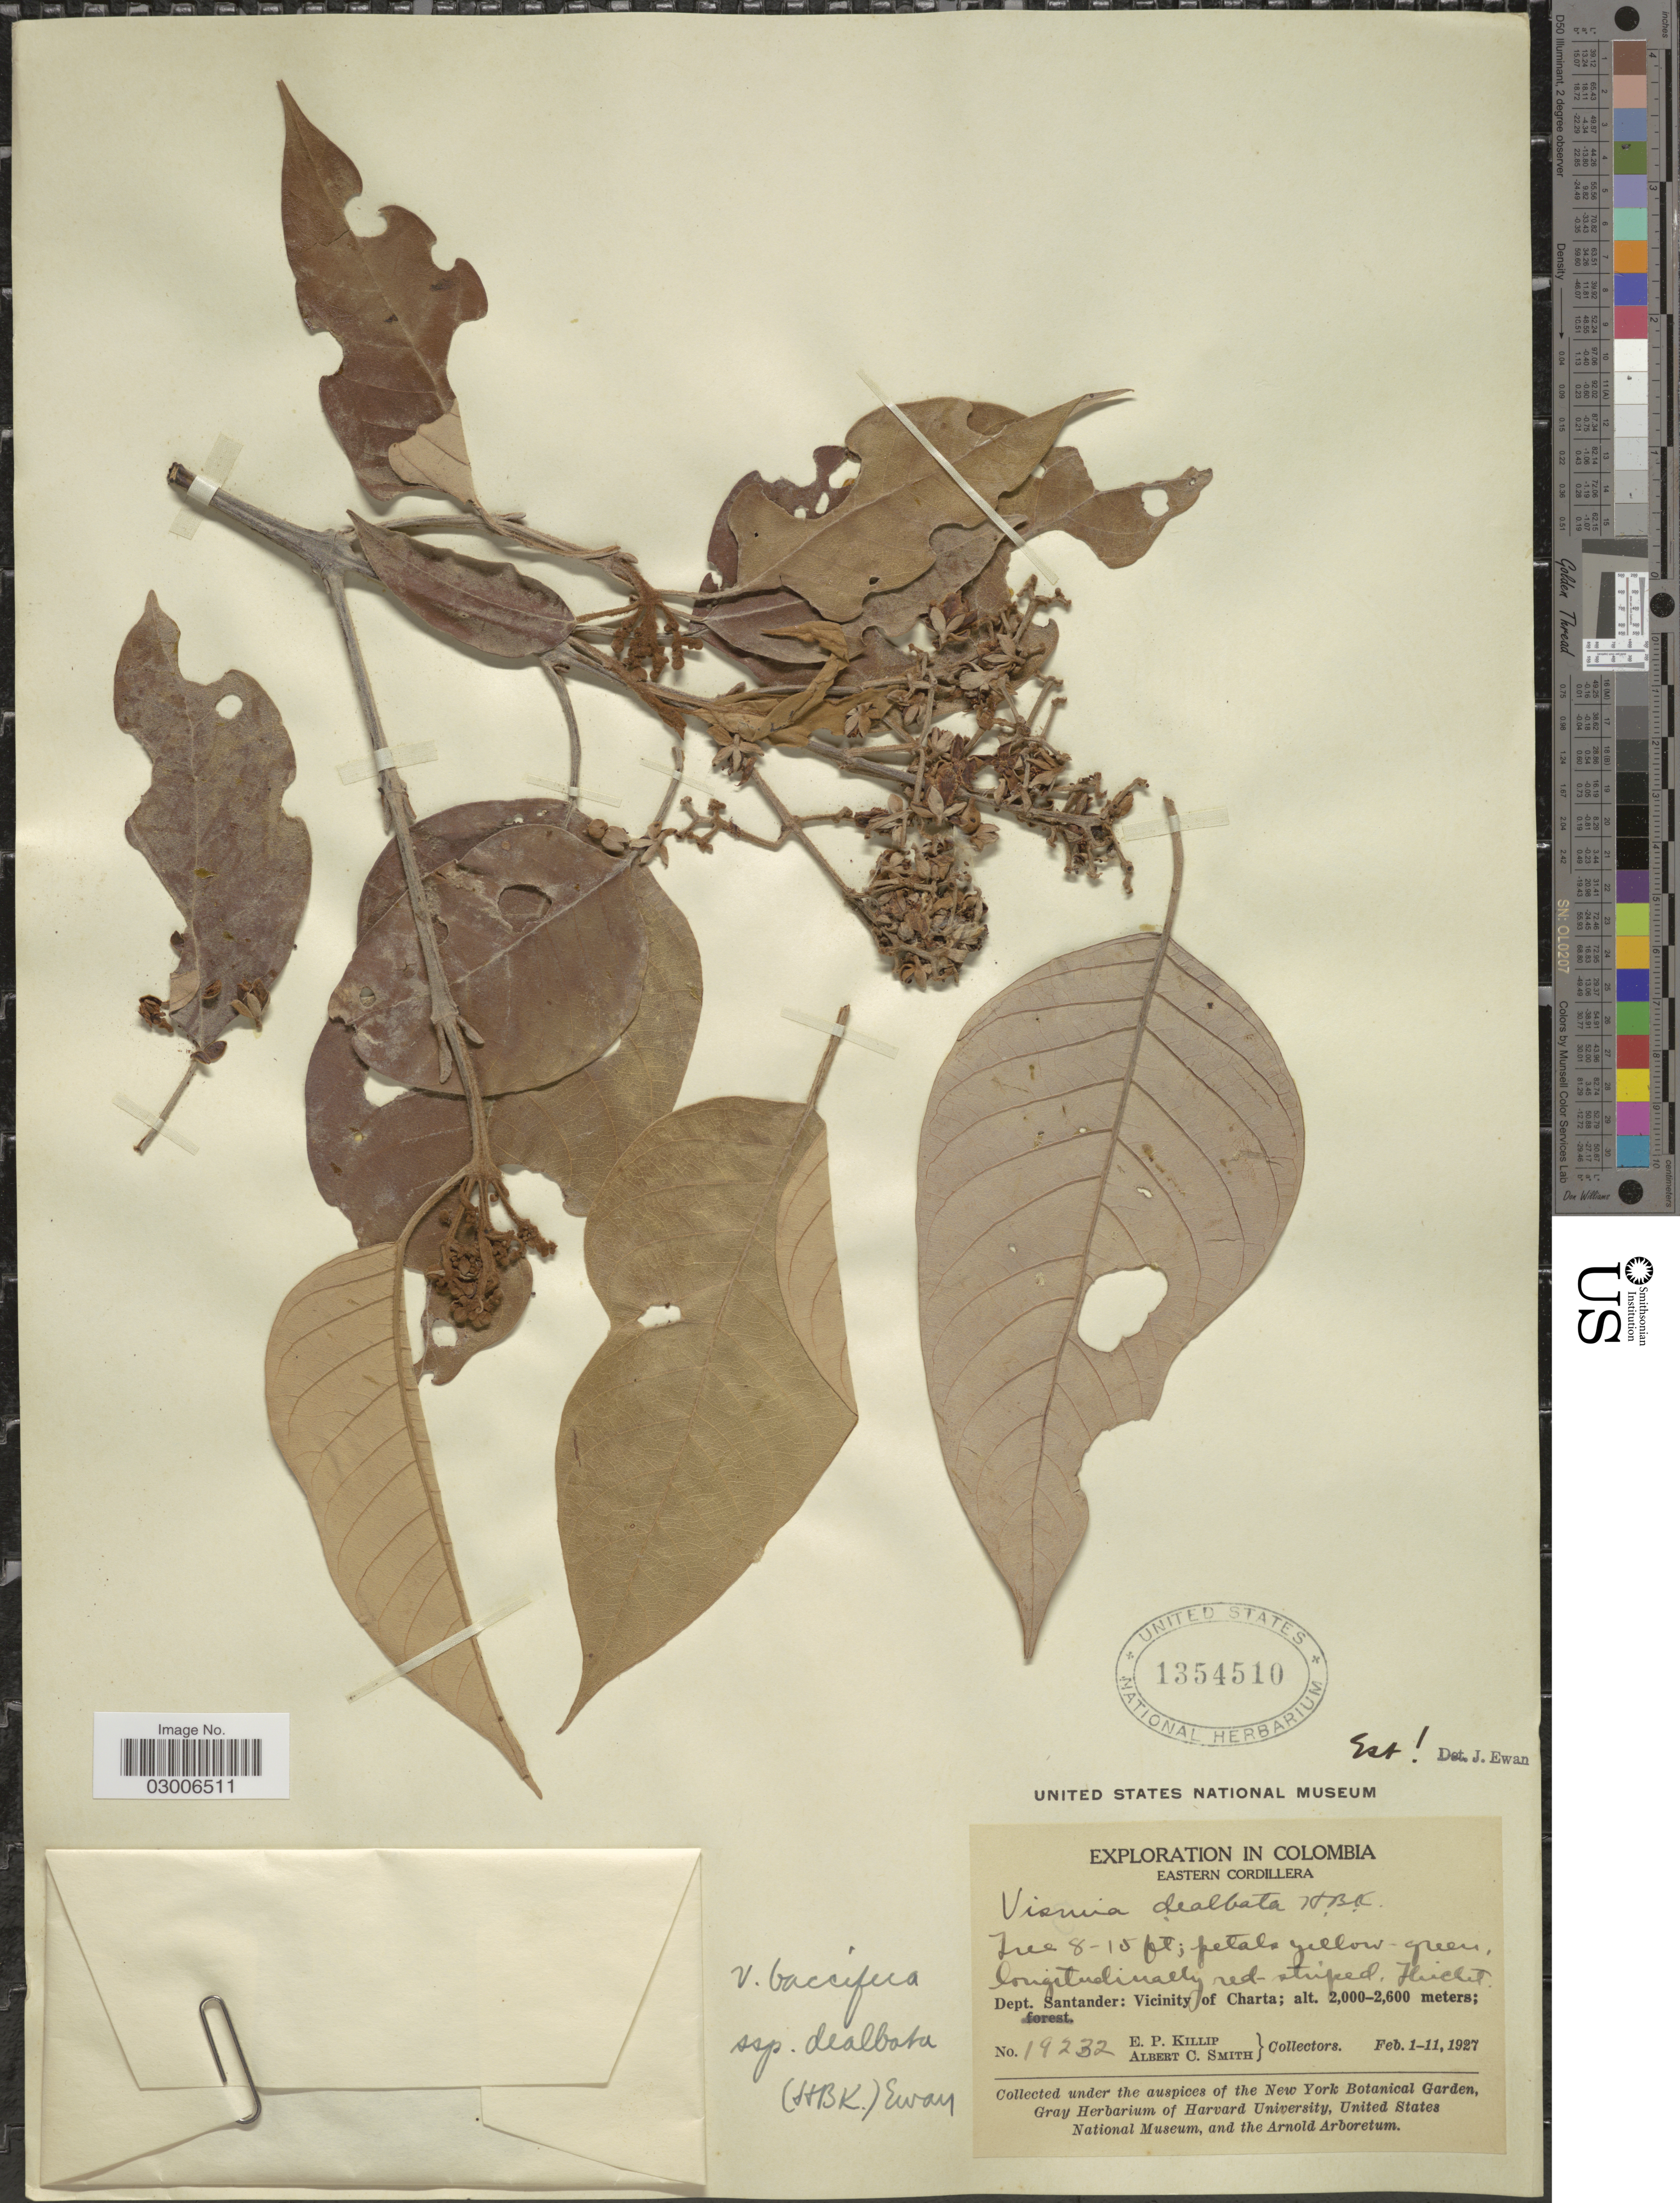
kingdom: Plantae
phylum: Tracheophyta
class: Magnoliopsida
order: Malpighiales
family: Hypericaceae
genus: Vismia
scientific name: Vismia baccifera subsp. dealbata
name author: (Kunth) Ewan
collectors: E. P. Killip & A. C. Smith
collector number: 19232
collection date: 1927-02-01/1927-02-11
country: Colombia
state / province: Santander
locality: Eastern Cordillera, Dept. Santander: Vicinity of Charta.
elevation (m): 2000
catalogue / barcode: US 1354510